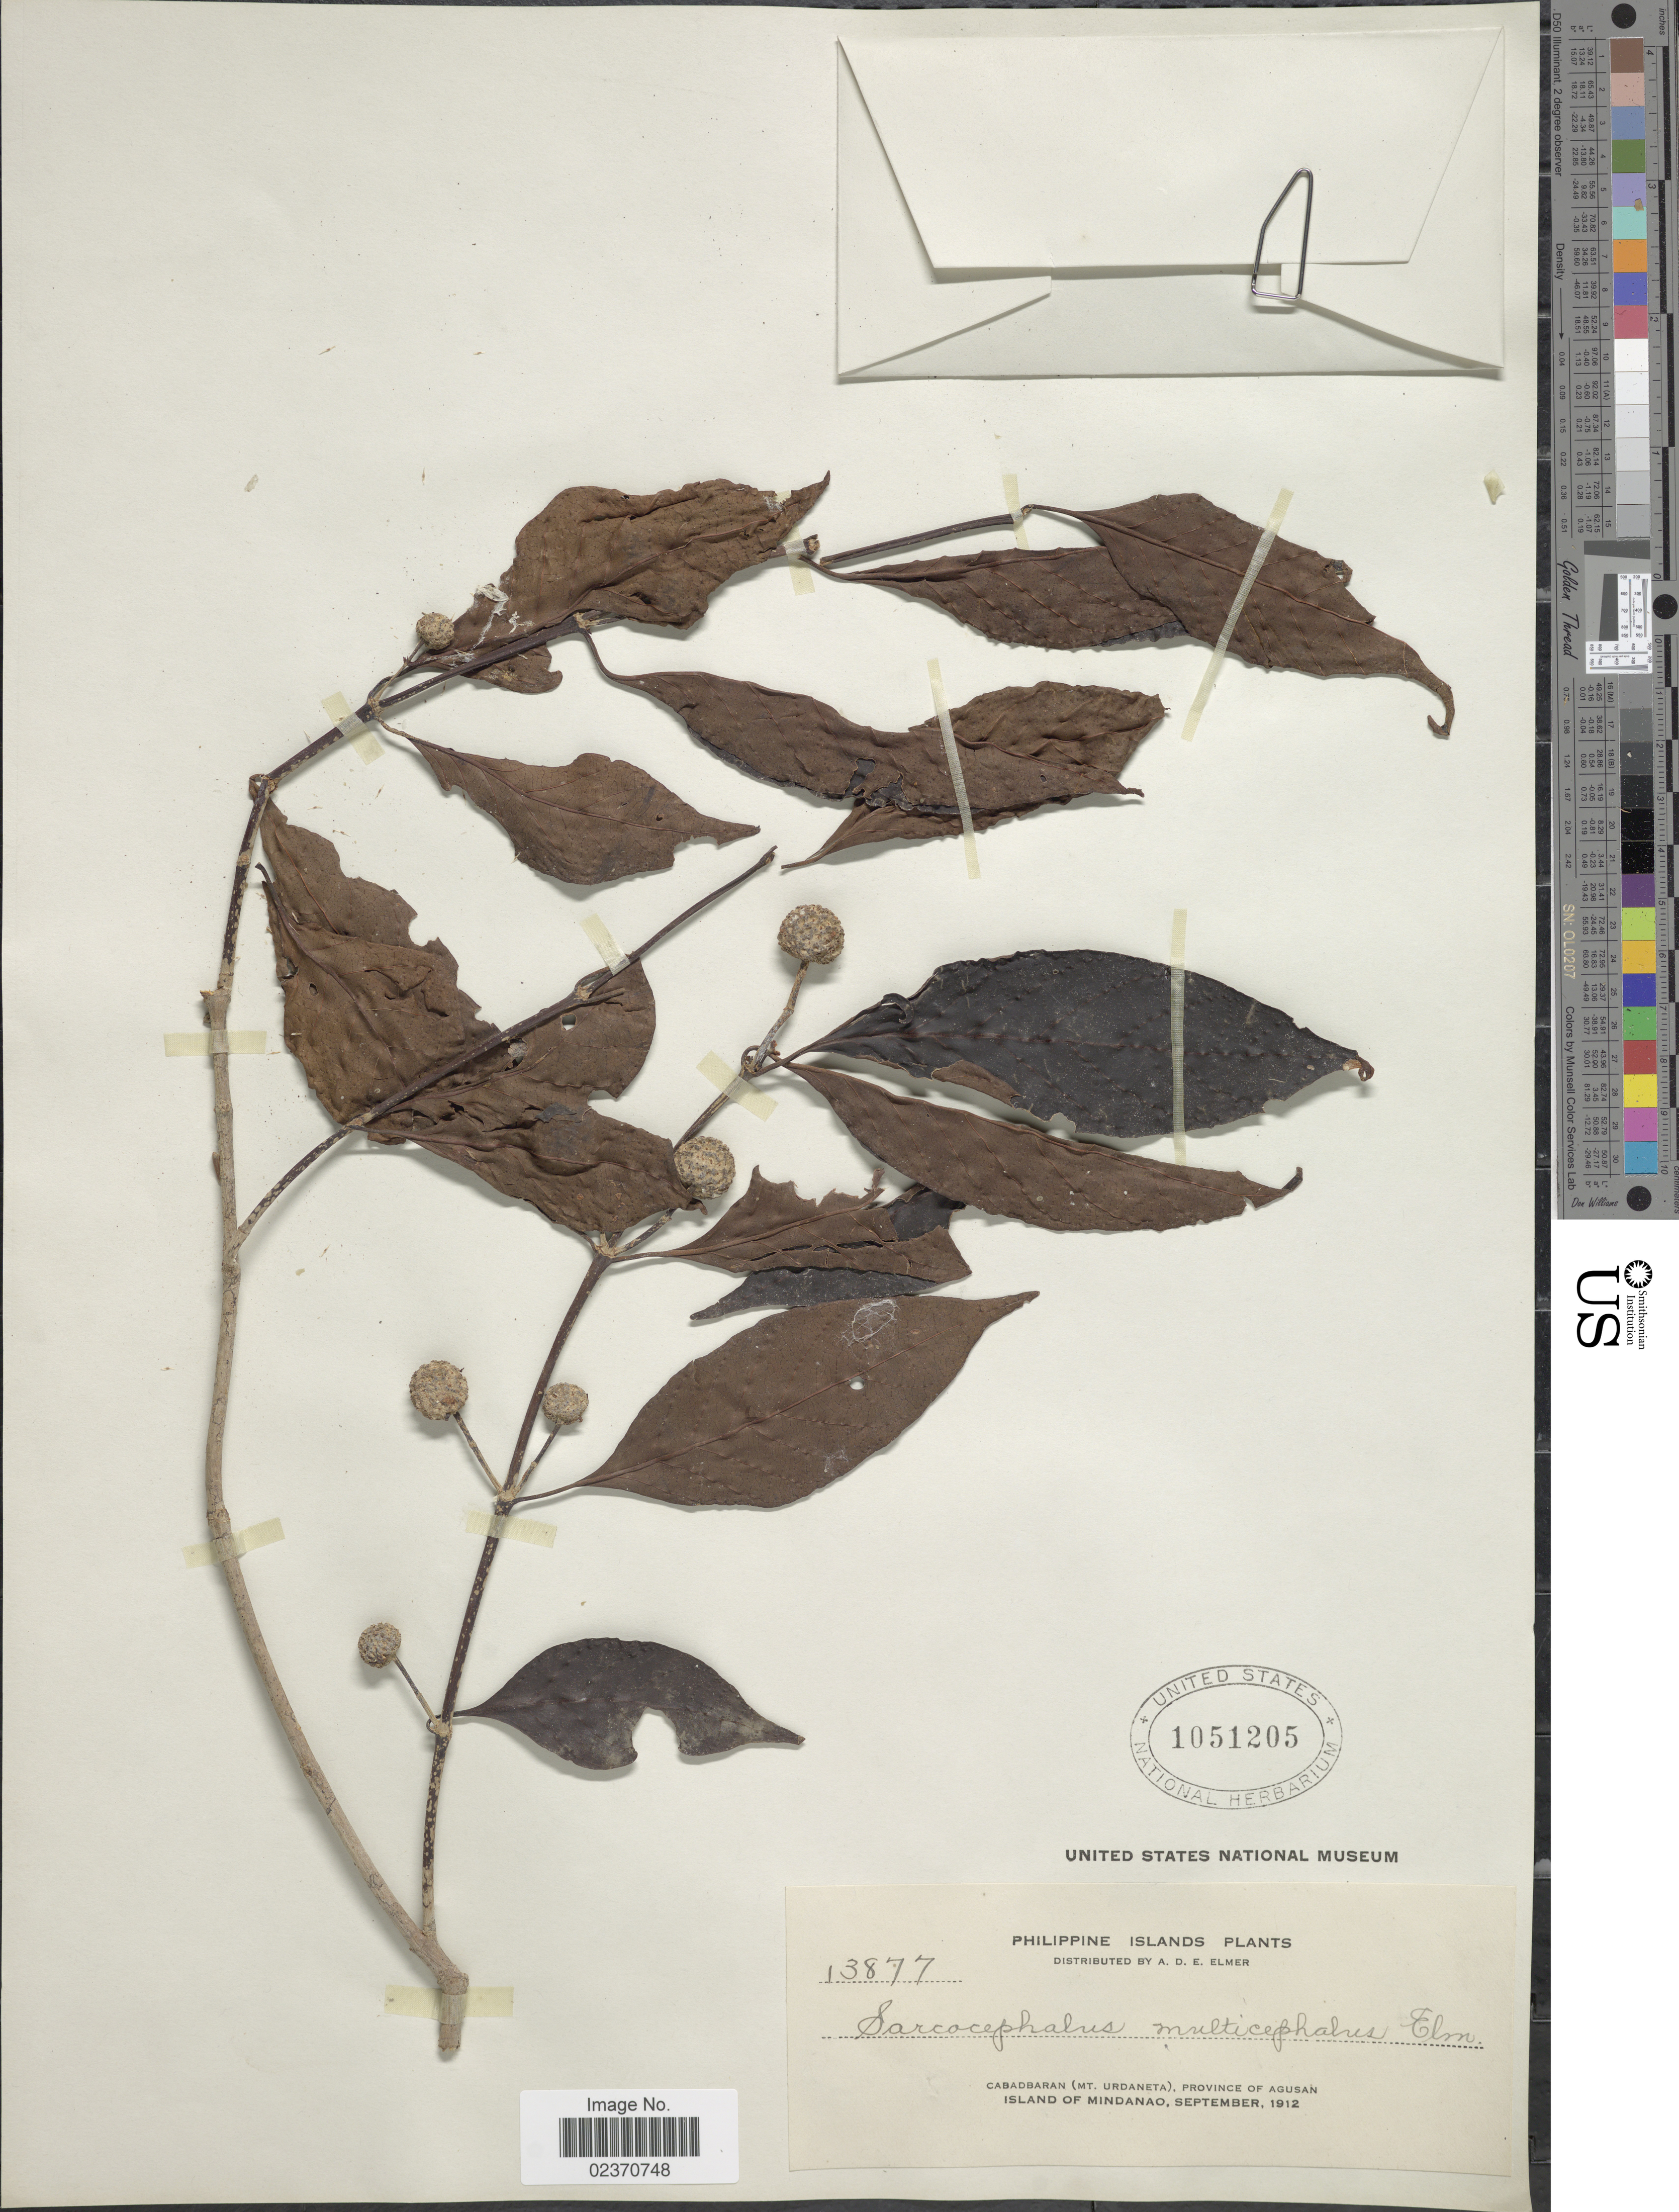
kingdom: Plantae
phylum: Tracheophyta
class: Magnoliopsida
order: Gentianales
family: Rubiaceae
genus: Nauclea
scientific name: Nauclea junghuhnii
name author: (Miq.) Merr.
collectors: A. D. E. Elmer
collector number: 13877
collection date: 1912-09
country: Philippines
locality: Cabadbaran (Mt. Urdaneta) Province of Agusan, Island of Mindanao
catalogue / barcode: US 1051205